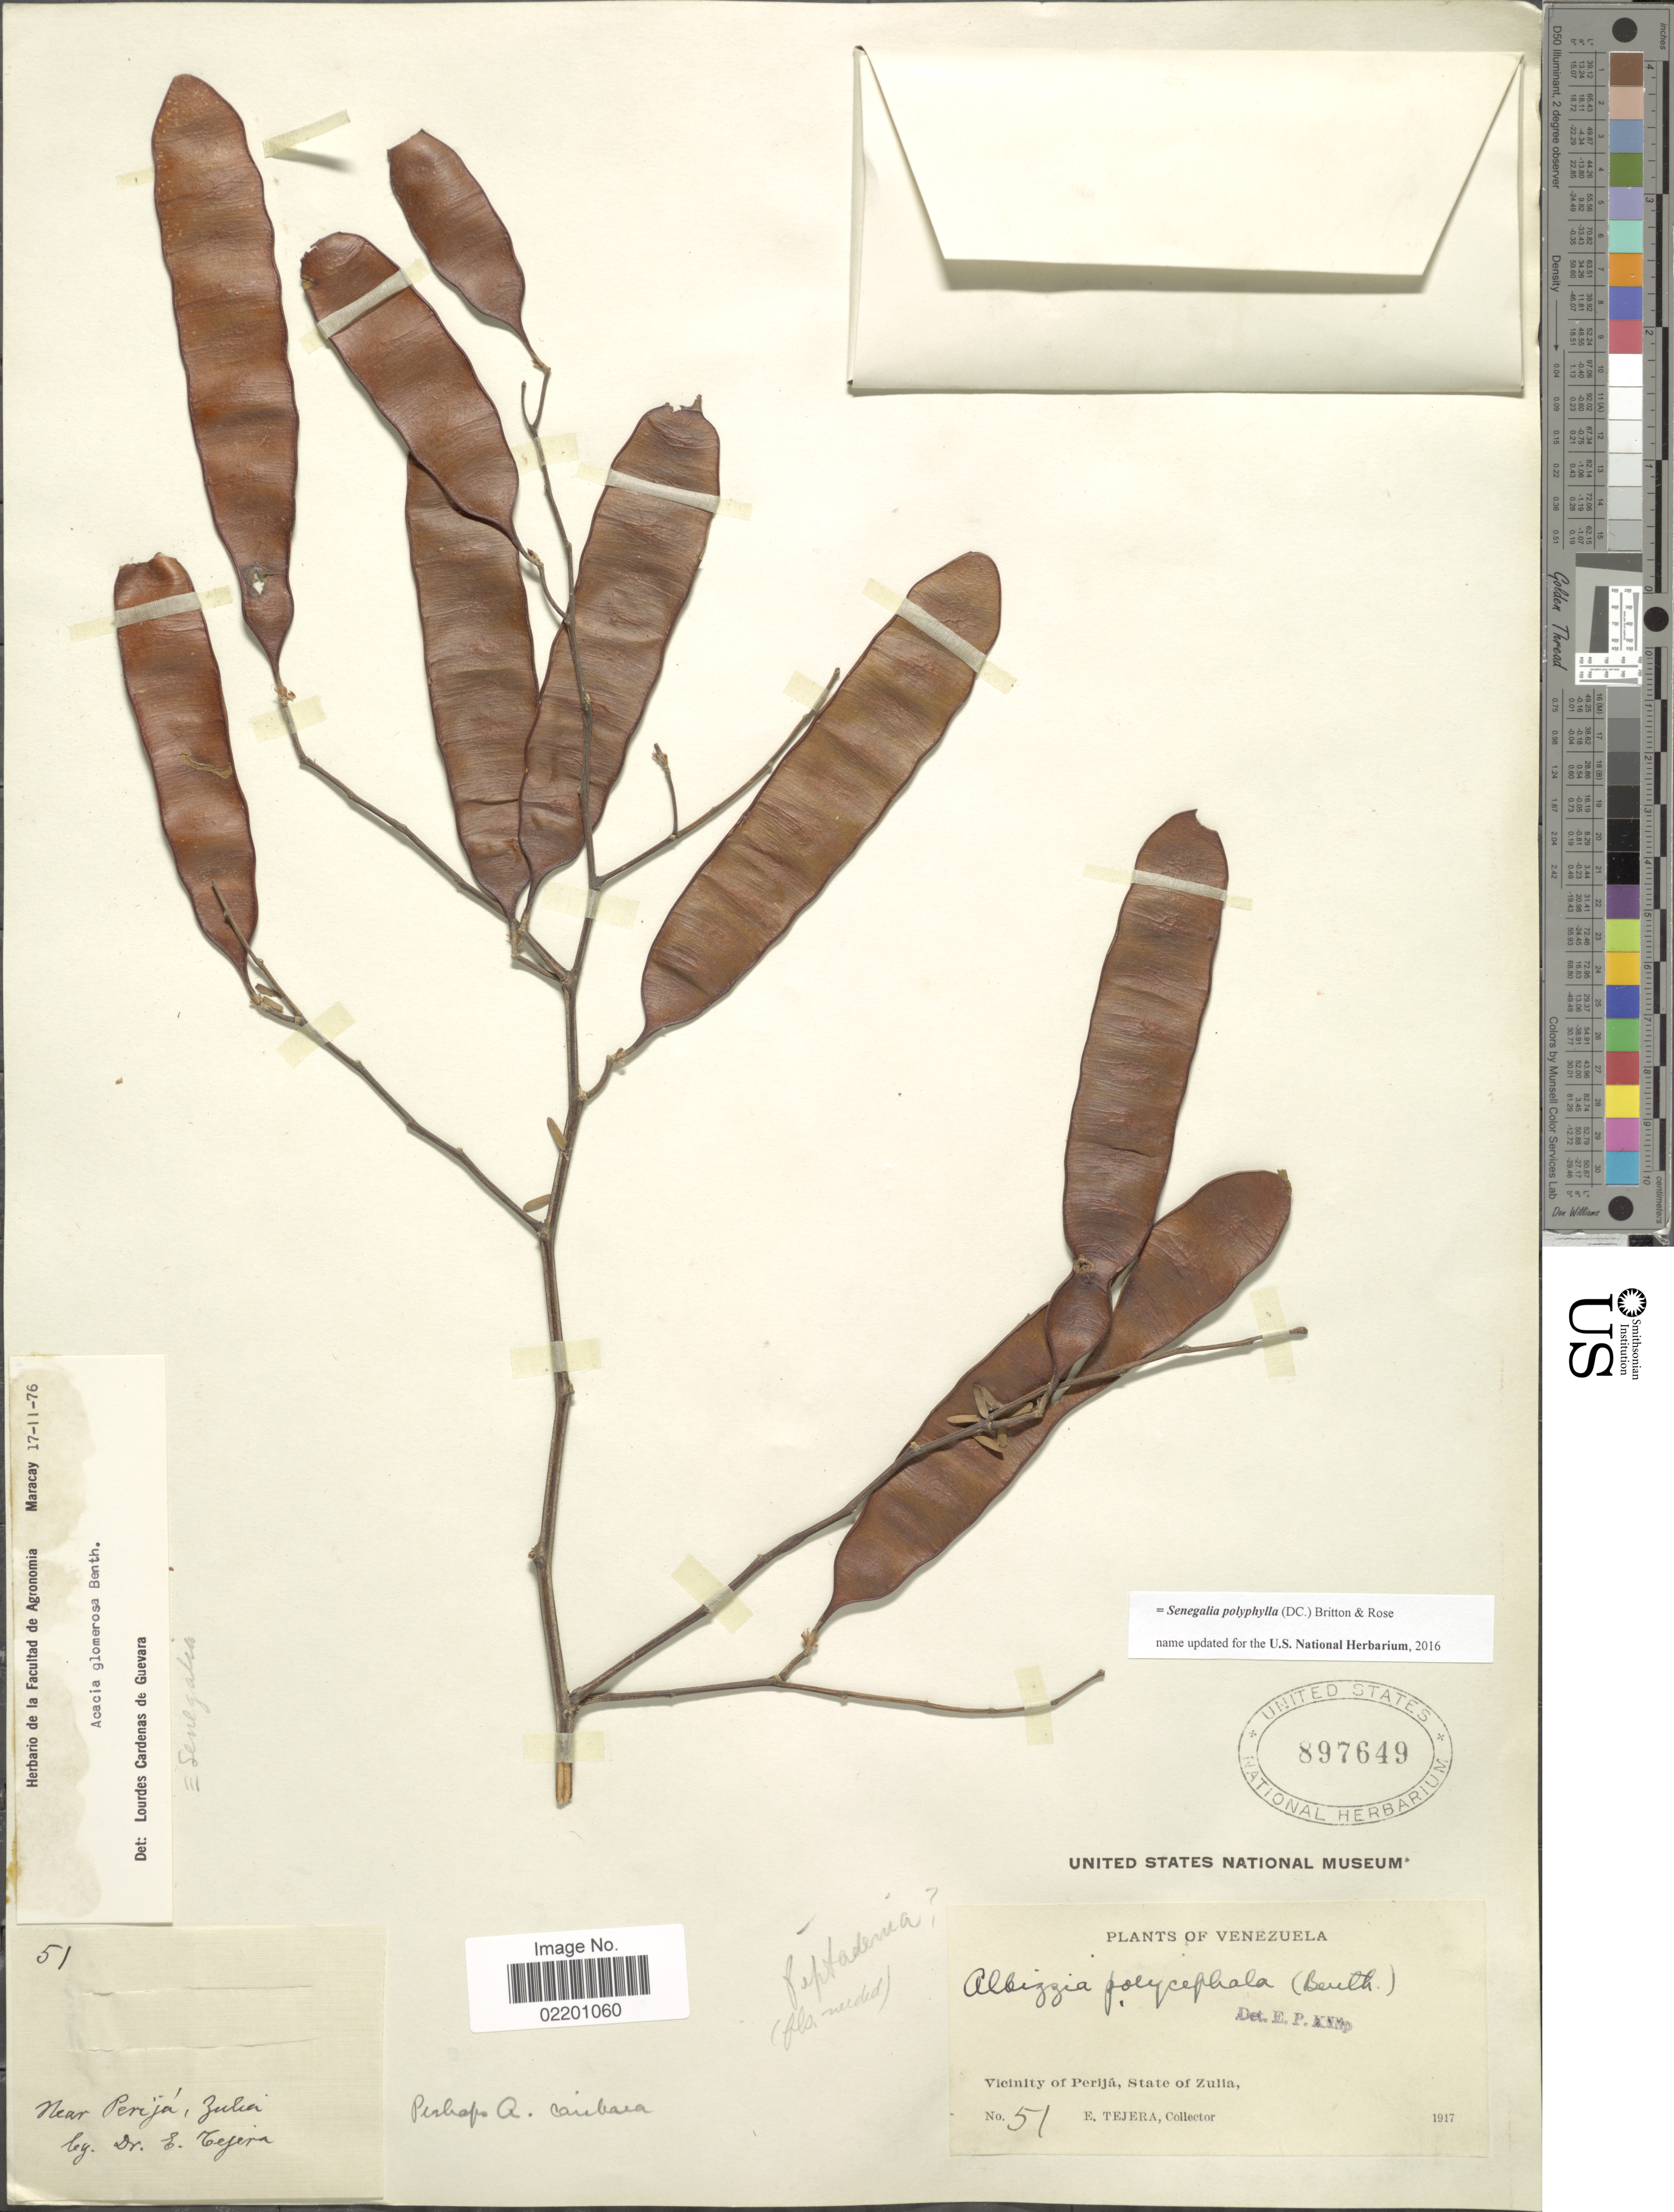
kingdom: Plantae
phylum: Tracheophyta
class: Magnoliopsida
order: Fabales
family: Fabaceae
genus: Senegalia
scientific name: Senegalia polyphylla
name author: (DC.) Britton & Rose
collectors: E. Tejera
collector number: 51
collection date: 1917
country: Venezuela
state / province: Zulia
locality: Vicinity of Perija, Near Perija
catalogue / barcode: US 897649